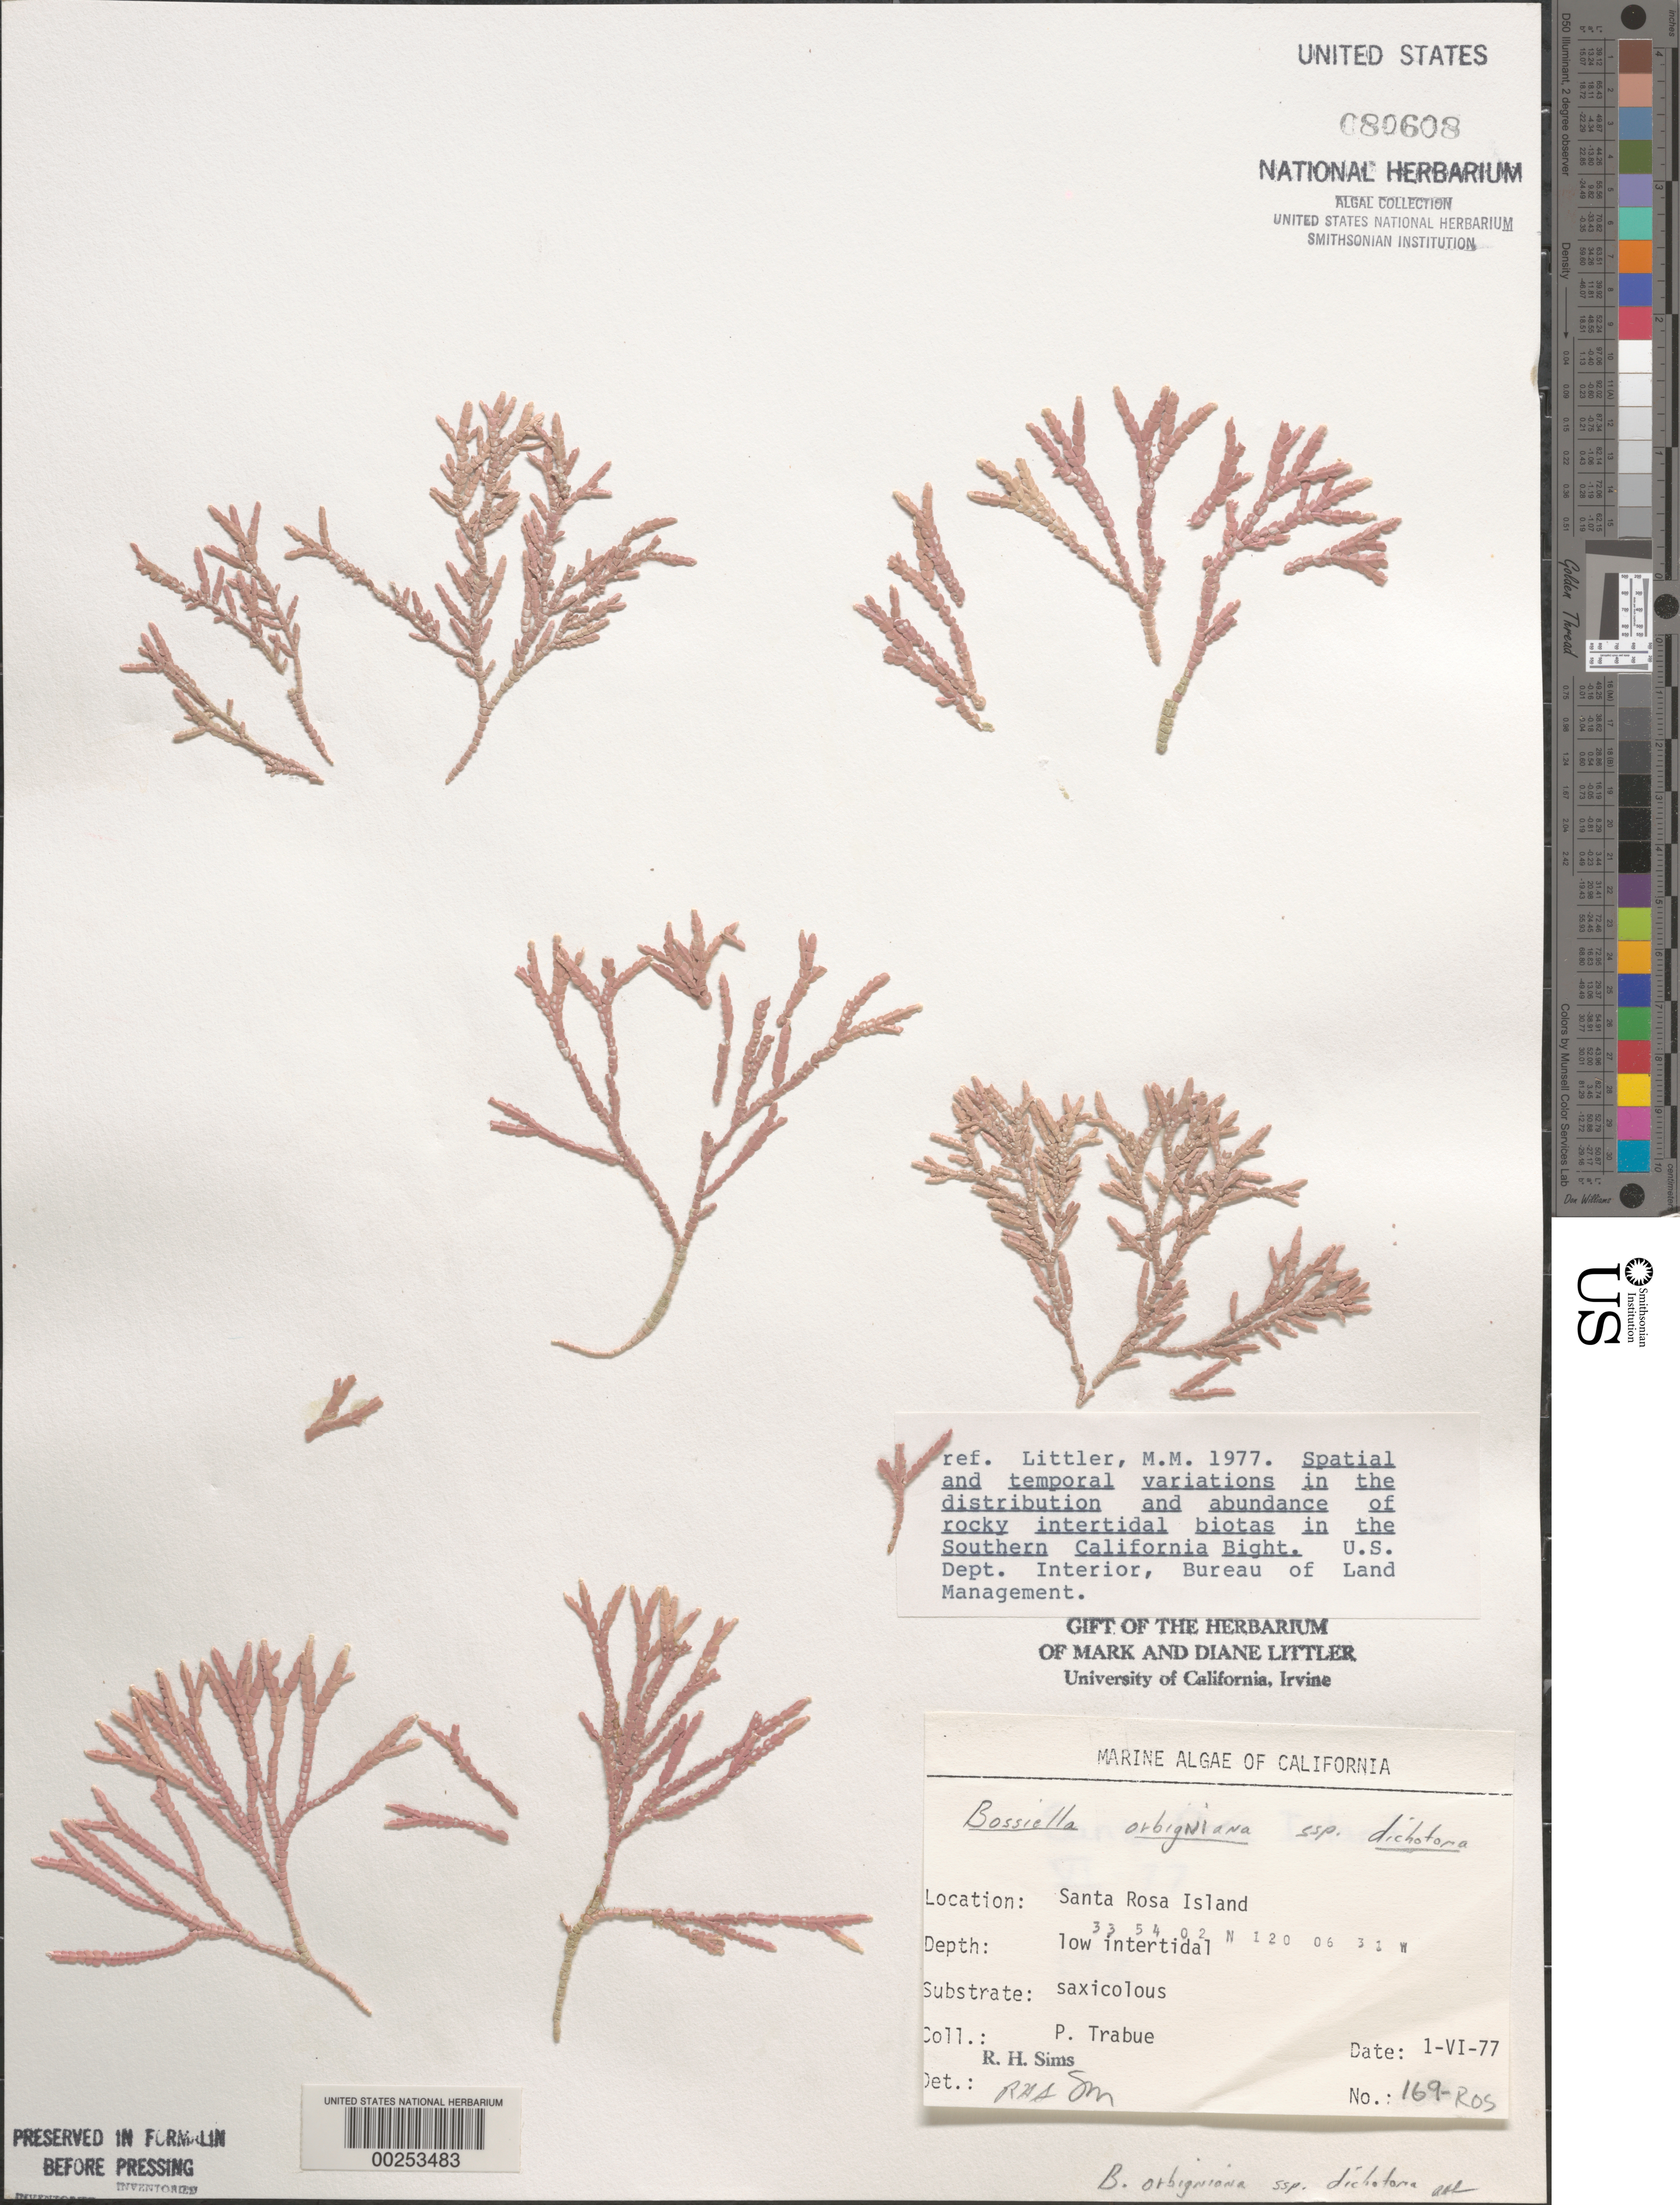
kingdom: Plantae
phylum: Rhodophyta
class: Florideophyceae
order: Corallinales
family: Corallinaceae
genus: Bossiella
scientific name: Bossiella orbigniana subsp. dichotoma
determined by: Sims, Robert H.; Murray, S. N.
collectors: P. J. Trabue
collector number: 169-ros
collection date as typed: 01 Jun 1977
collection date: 1977-06-01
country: United States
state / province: California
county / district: Santa Barbara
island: Santa Rosa Island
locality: Johnson's Lee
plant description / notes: BLM-SOCALBIGHT Rocky Intertidal Survey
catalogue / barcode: US 80608